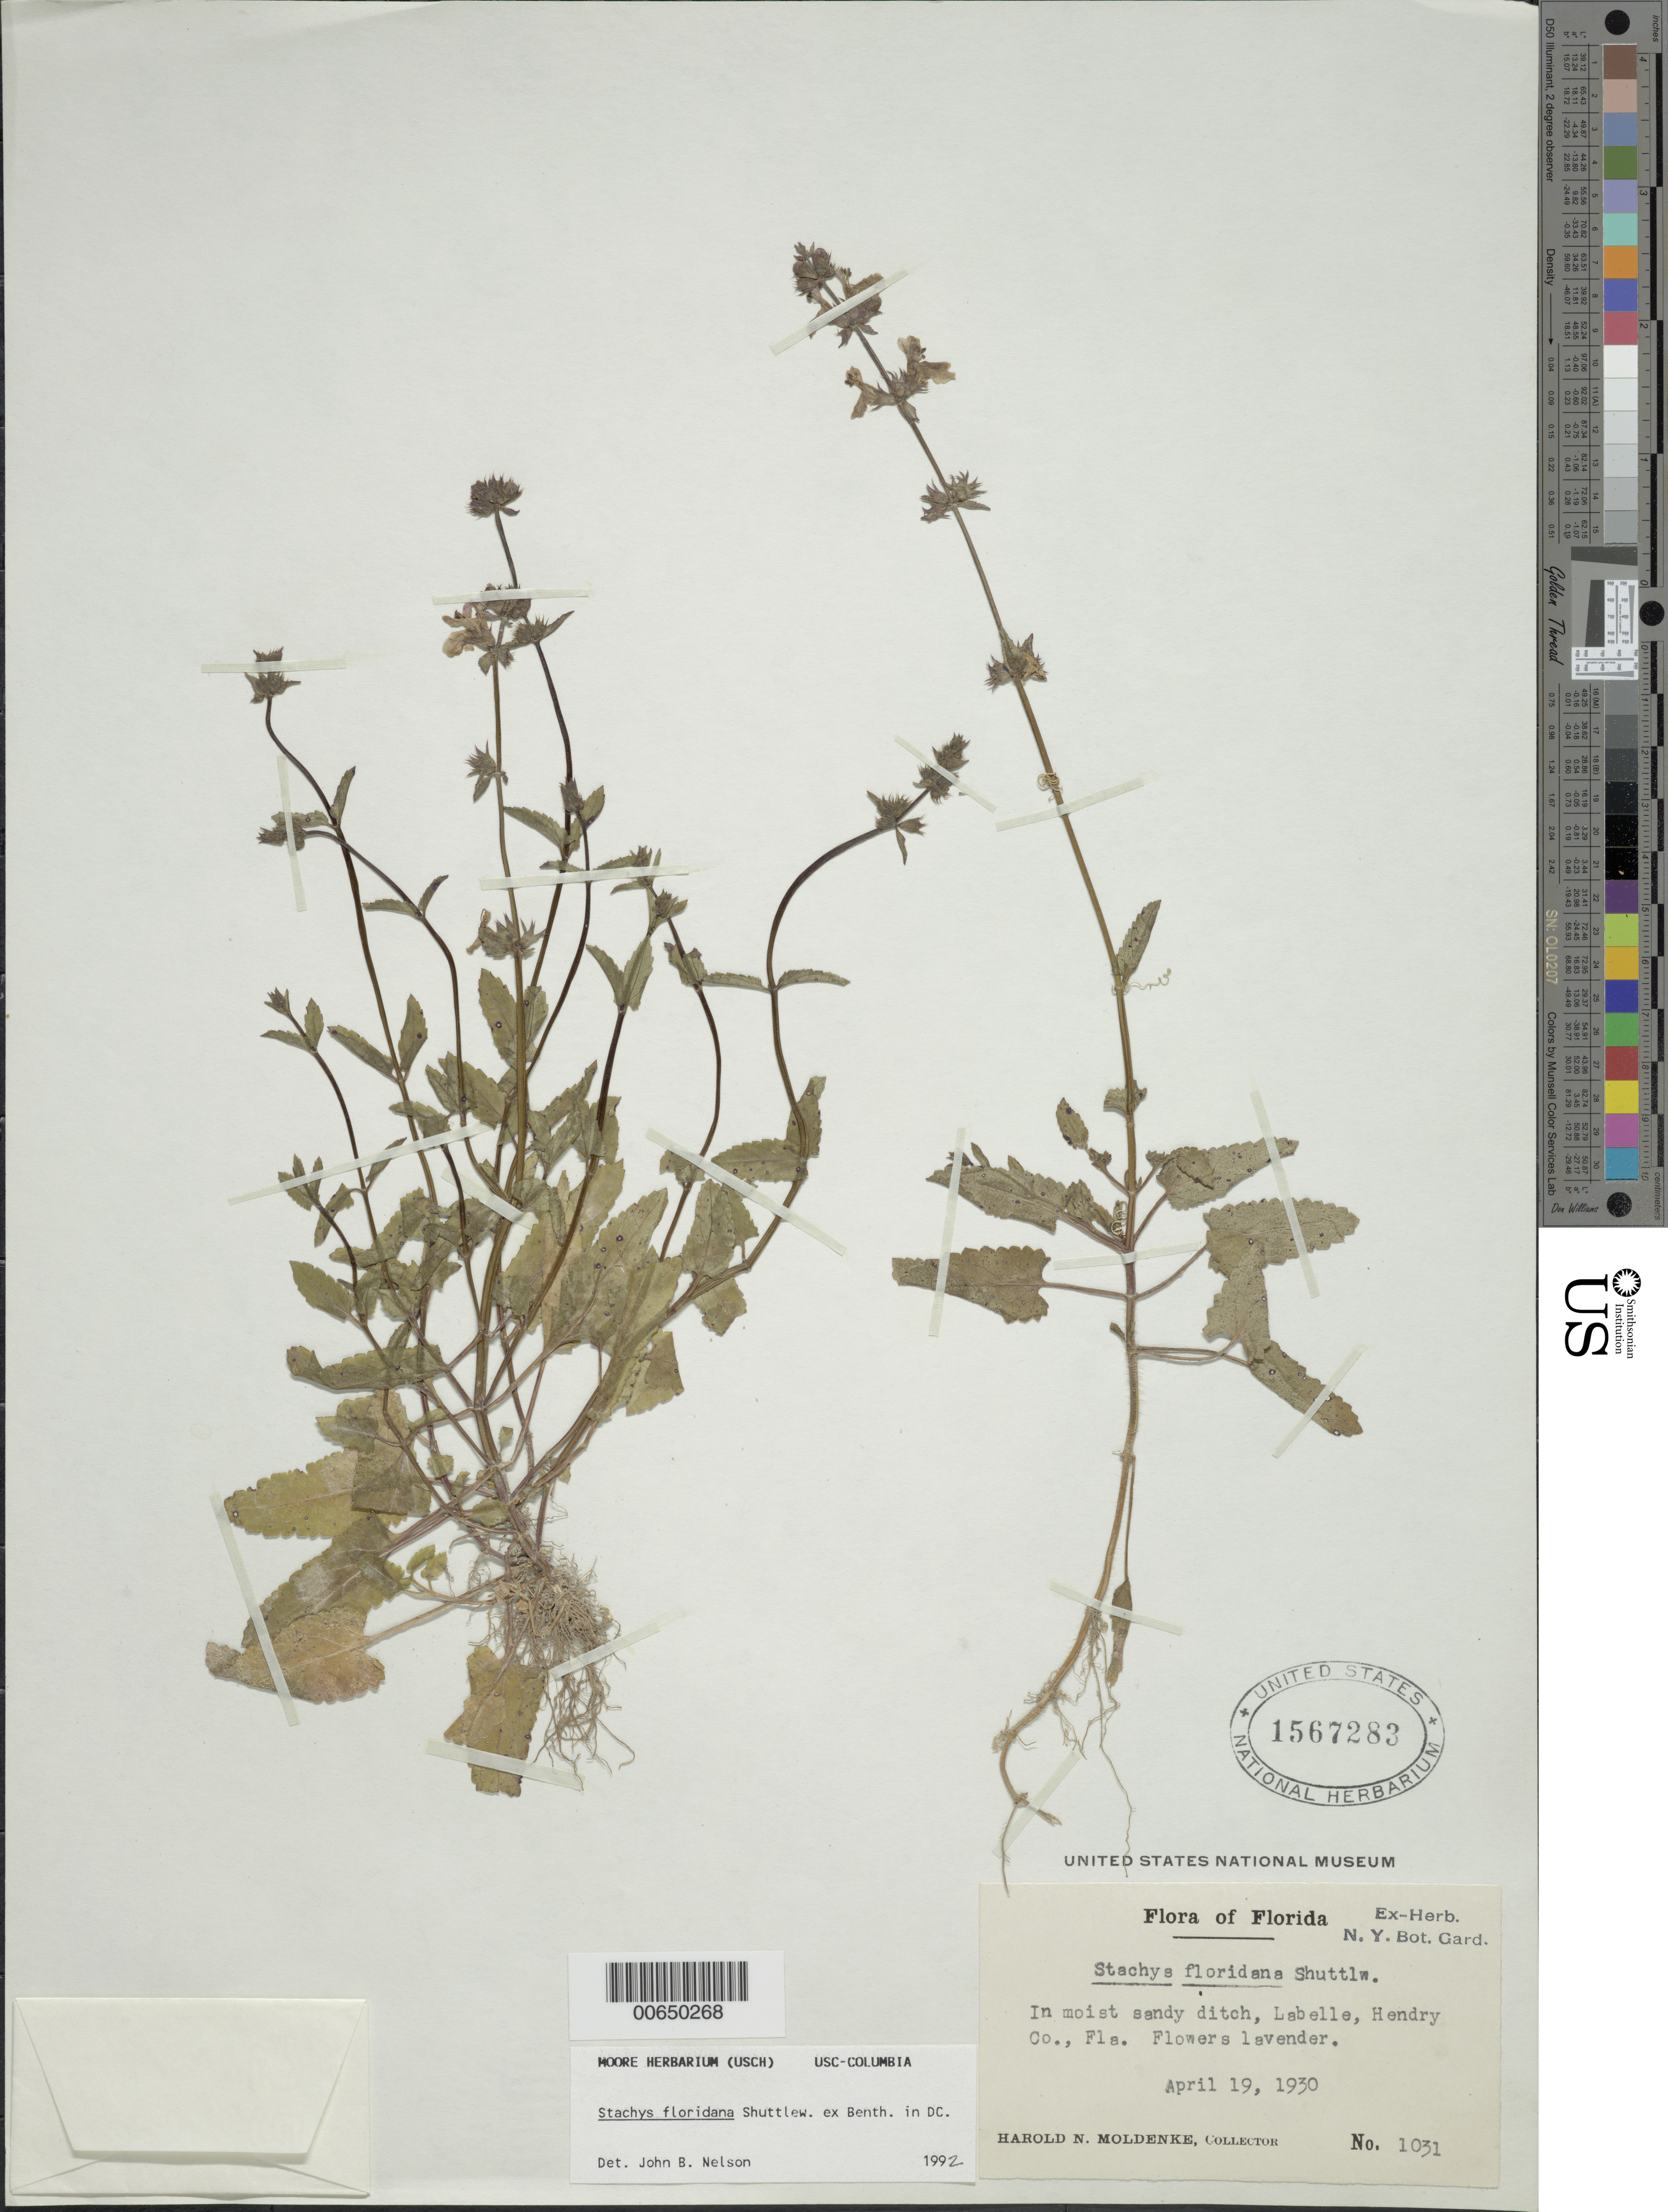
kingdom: Plantae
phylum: Tracheophyta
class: Magnoliopsida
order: Lamiales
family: Lamiaceae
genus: Stachys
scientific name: Stachys floridana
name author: Shuttlew. ex Benth.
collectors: H. N. Moldenke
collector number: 1031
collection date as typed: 19 Apr 1930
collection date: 1930-04-19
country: United States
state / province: Florida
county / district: Hendry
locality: Labelle.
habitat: In moist shady ditch.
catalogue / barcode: US 1567283